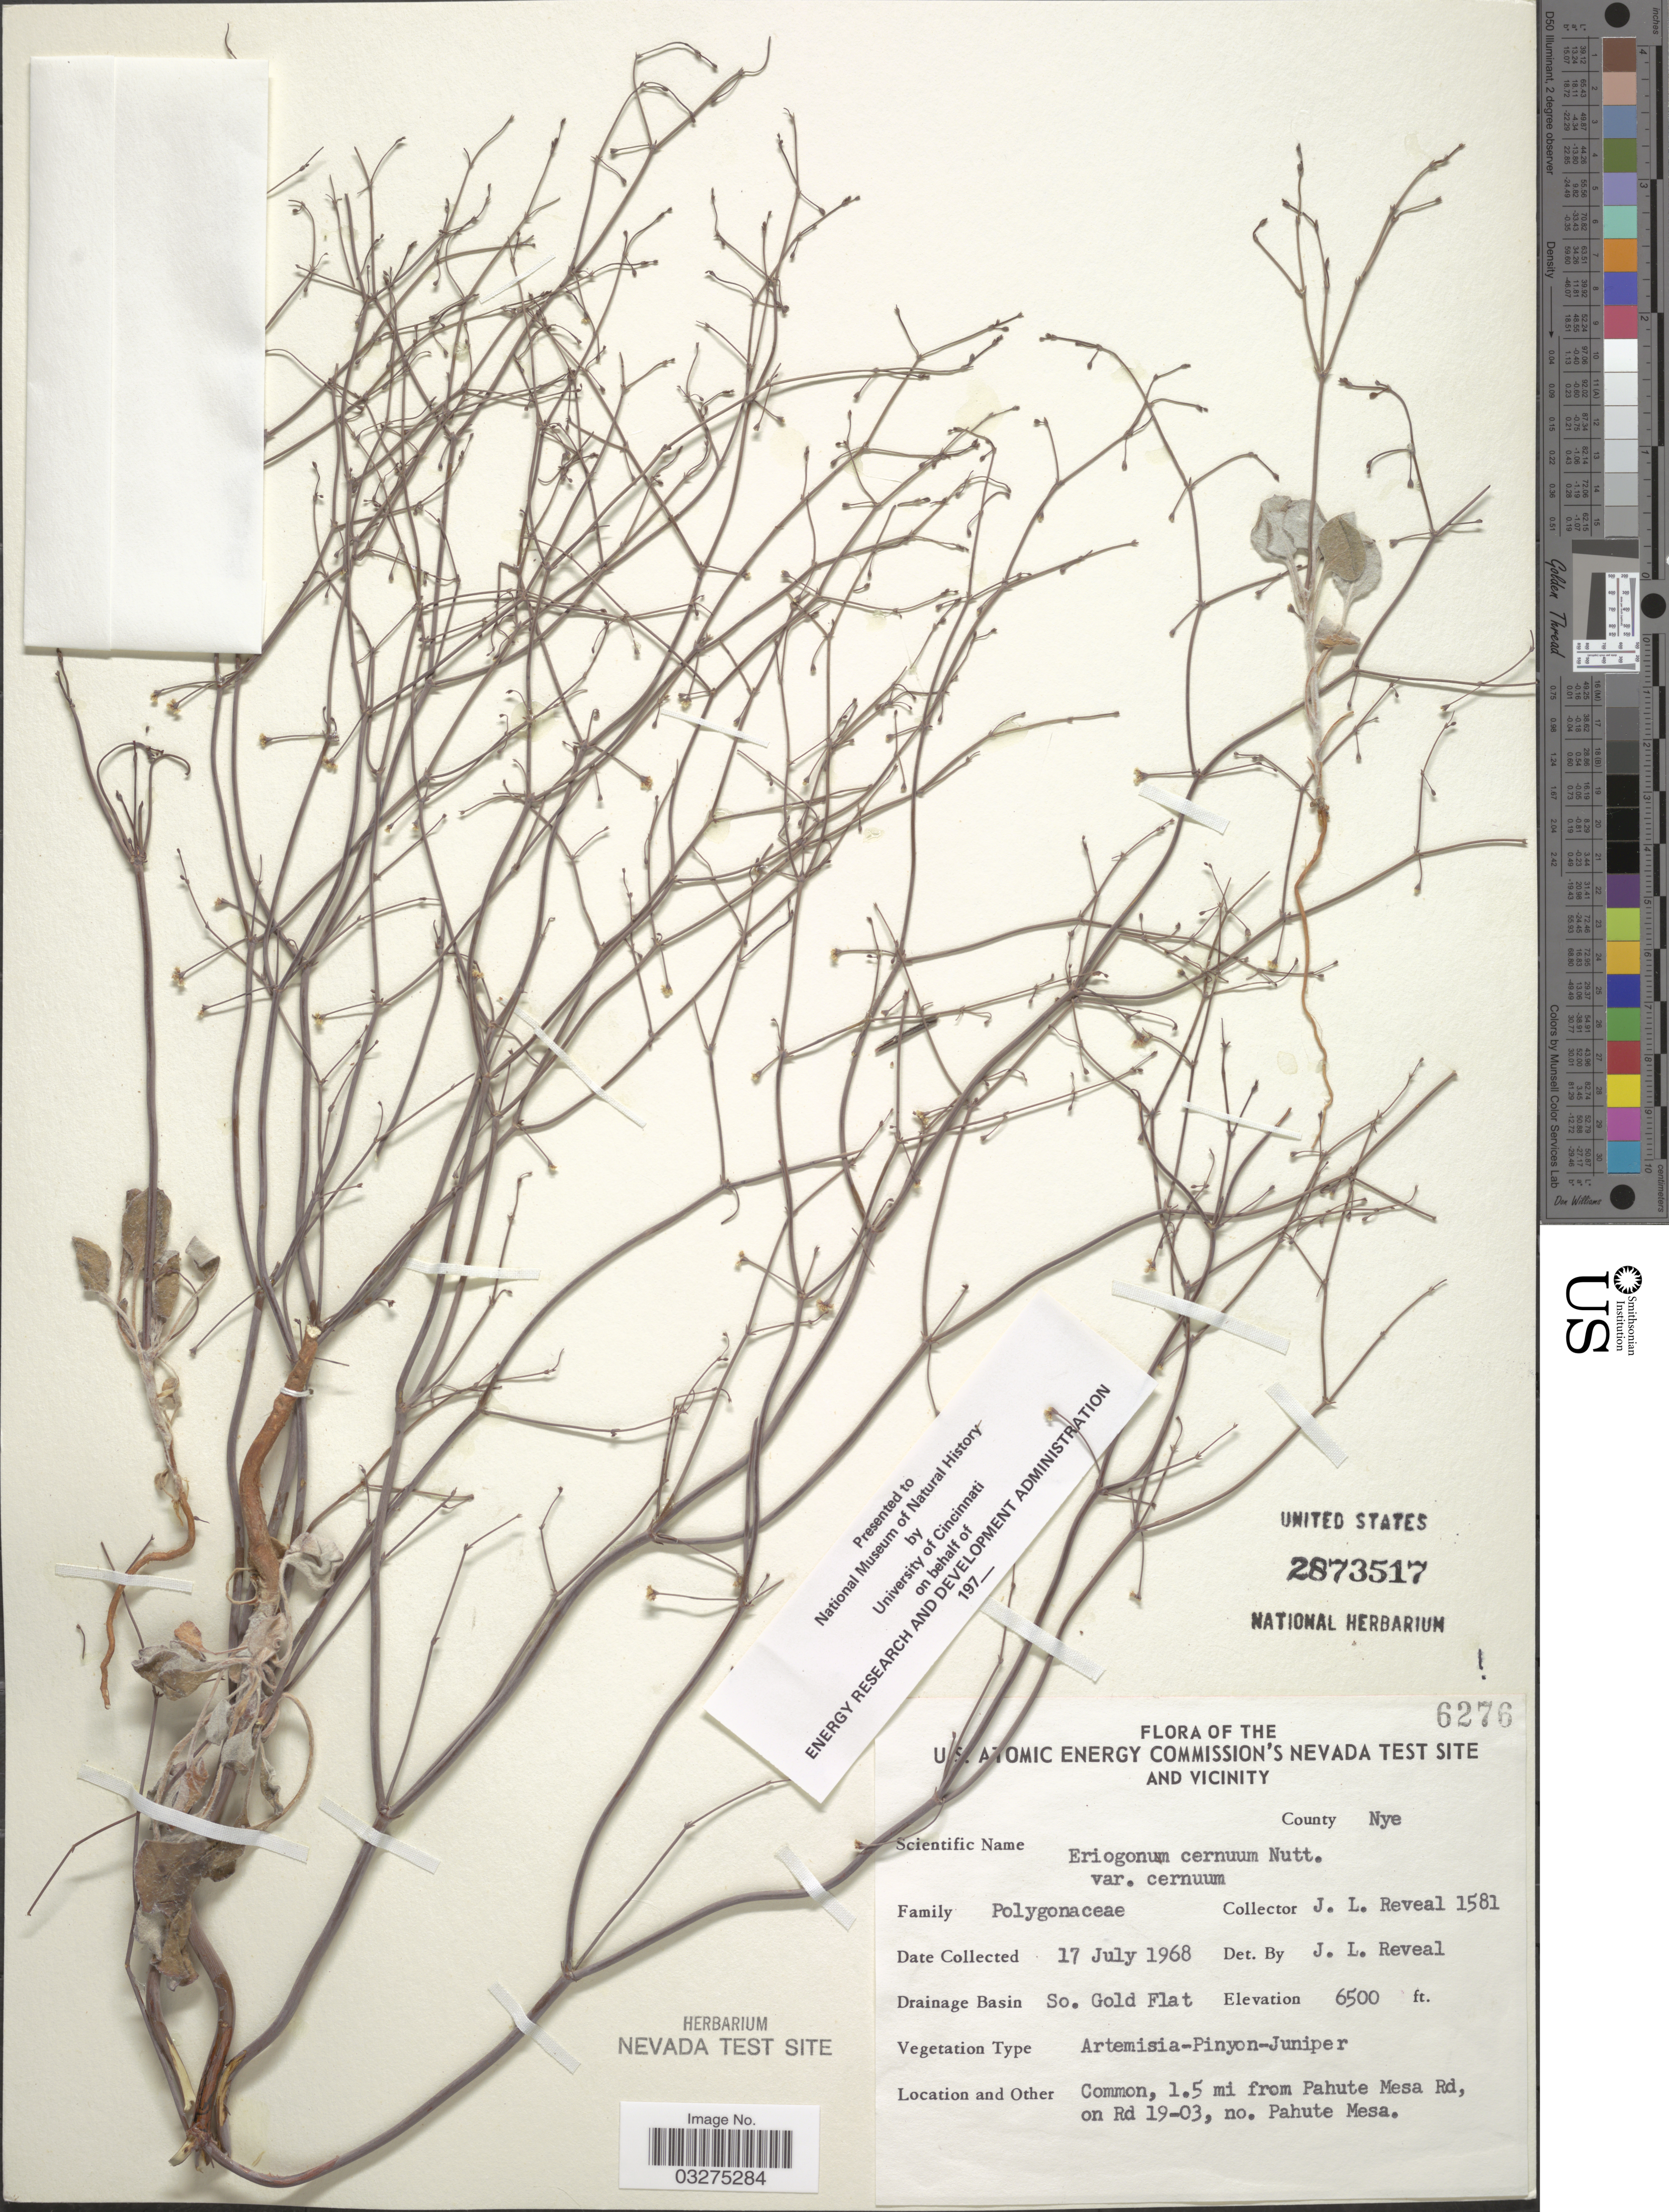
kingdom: Plantae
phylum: Tracheophyta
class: Magnoliopsida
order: Caryophyllales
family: Polygonaceae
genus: Eriogonum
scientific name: Eriogonum cernuum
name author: Nutt.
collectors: J. L. Reveal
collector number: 1581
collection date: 1968-07-17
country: United States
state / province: Nevada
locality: U.S. Atomic Energy Commission's Nevada Test Site and Vicinity, County Nye, Drainage Basin So. Gold Flat, 1.5 mi from Pahute Mesa Rd, on Rd 19-03, no. Pahute Mesa.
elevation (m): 1981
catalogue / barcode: US 2873517